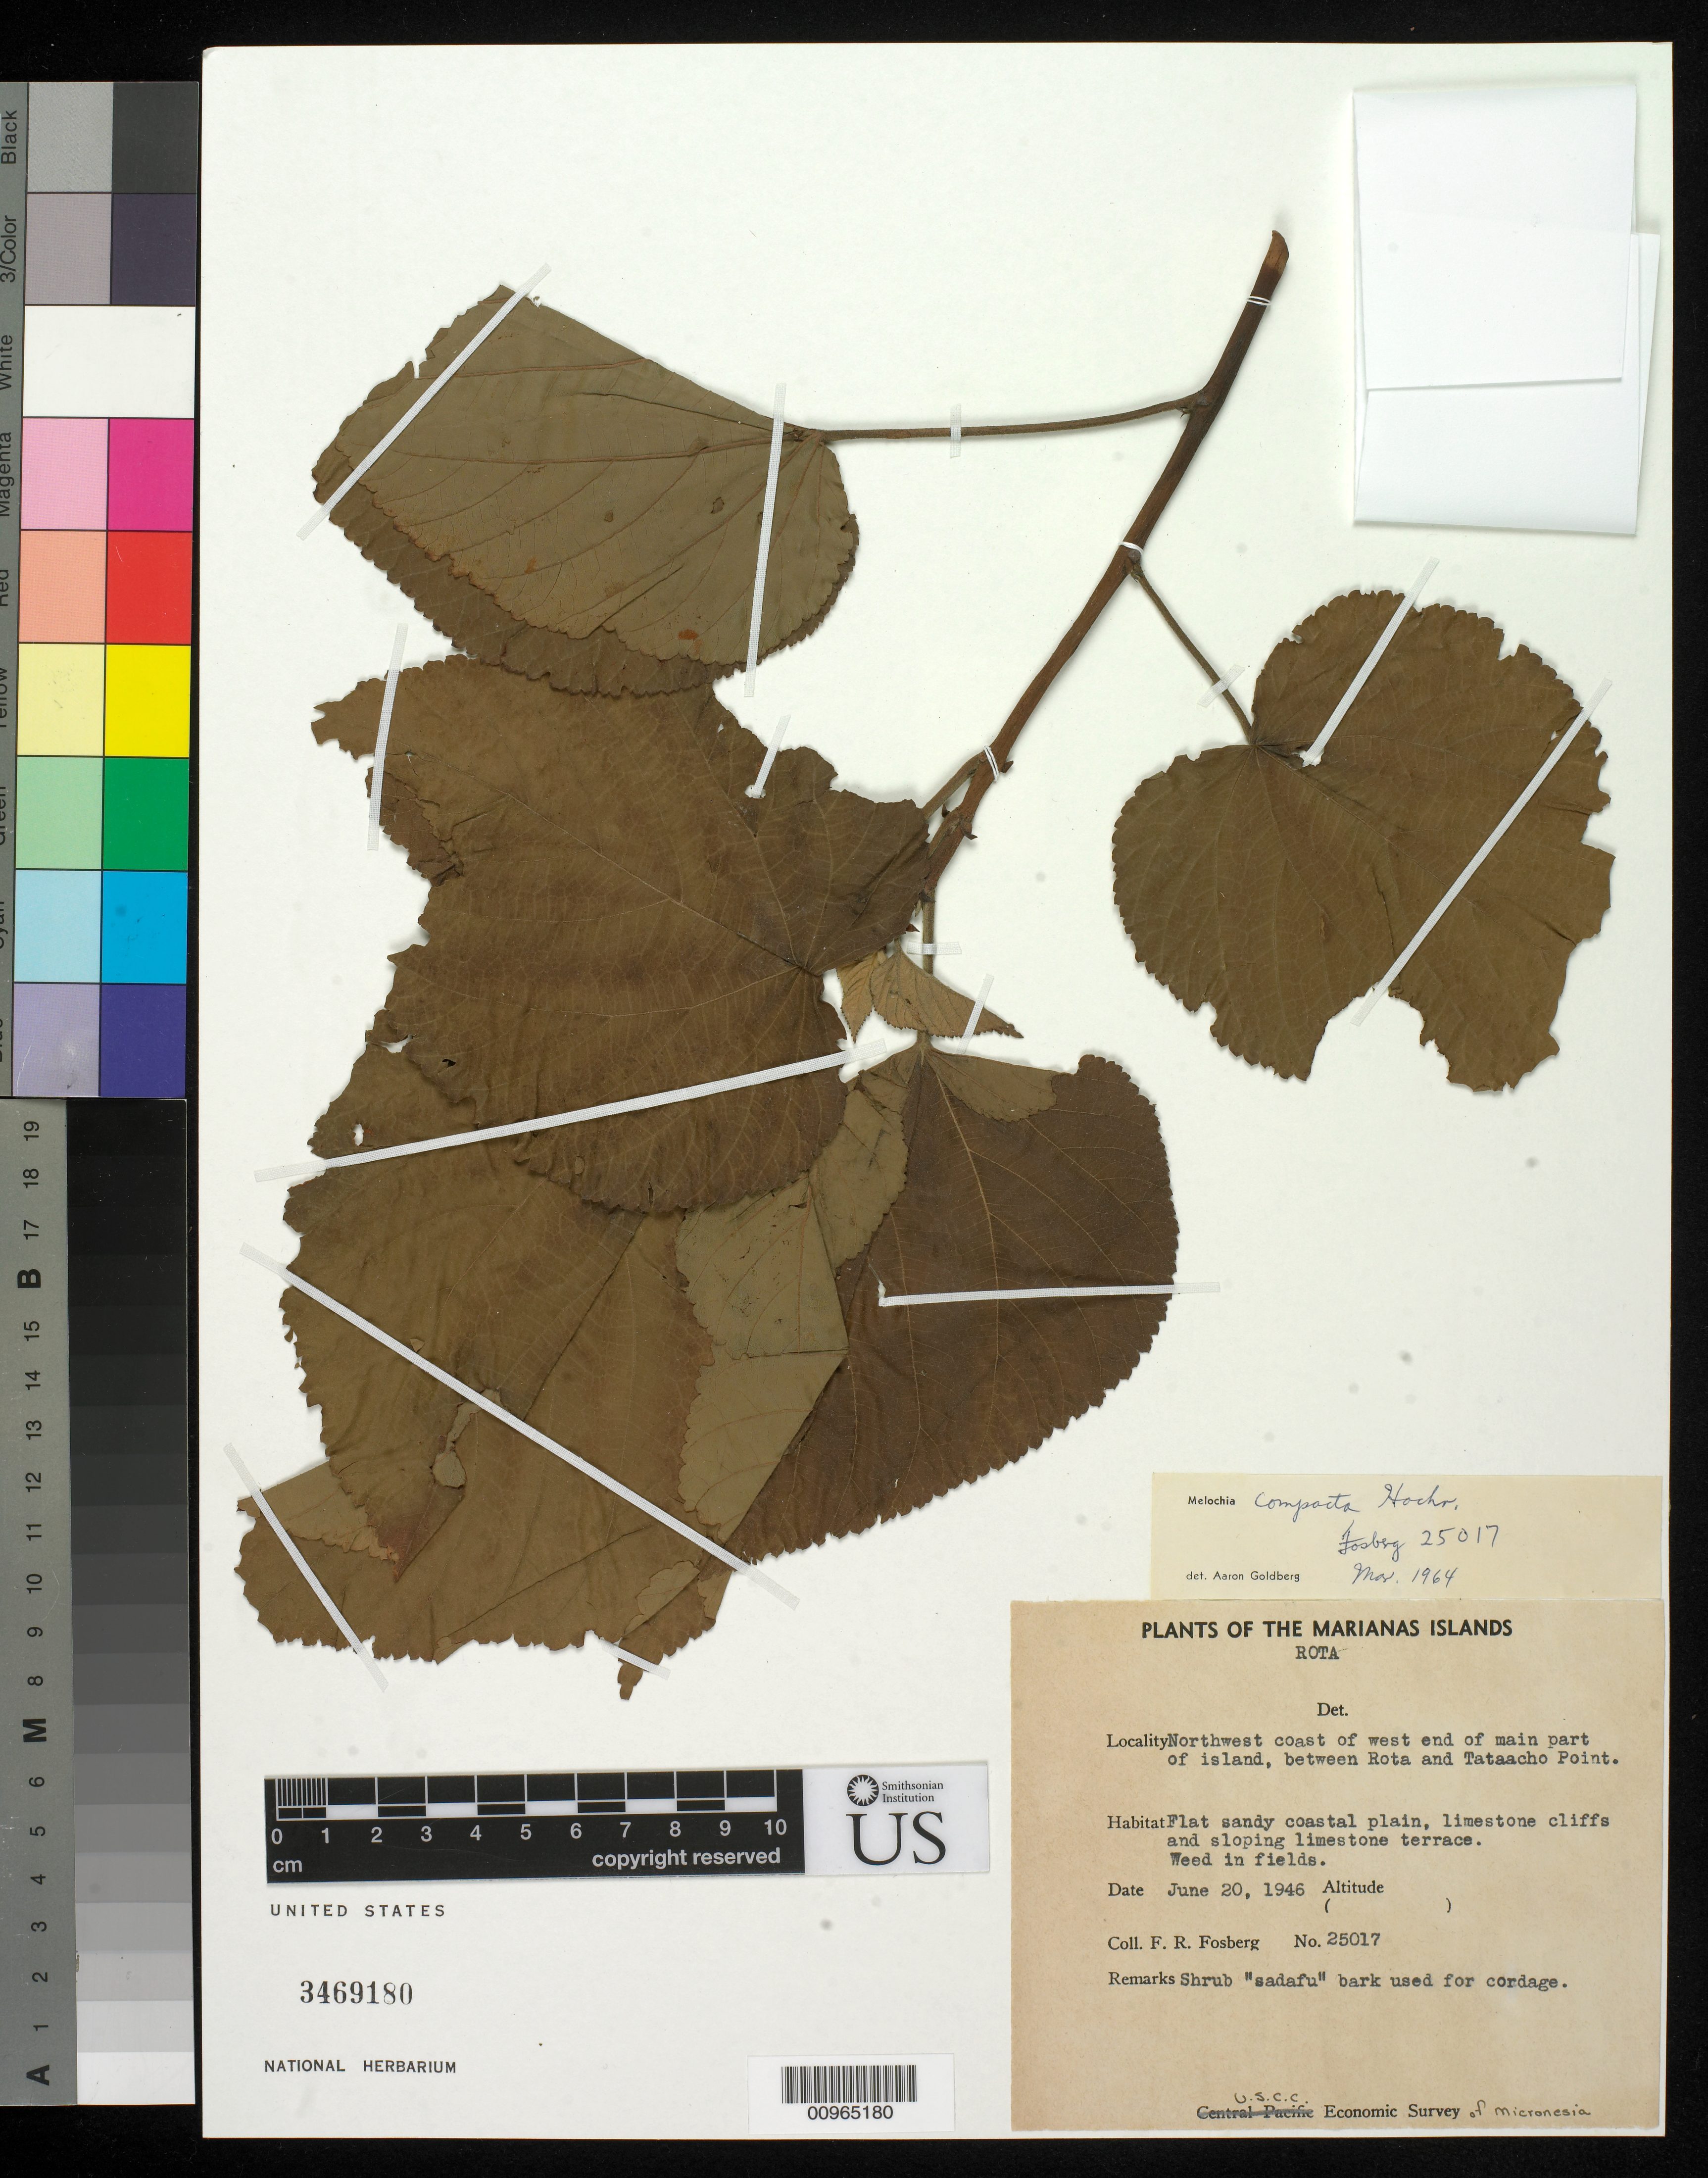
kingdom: Plantae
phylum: Tracheophyta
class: Magnoliopsida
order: Malvales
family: Malvaceae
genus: Melochia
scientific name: Melochia pyramidata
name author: L.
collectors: F. R. Fosberg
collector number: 25017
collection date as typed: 20 Jun 1946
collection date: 1946-06-20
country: Northern Mariana Islands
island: Rota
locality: Northwest coast of west end of main part of island, between Rota and Tataacho Point.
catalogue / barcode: US 3469180